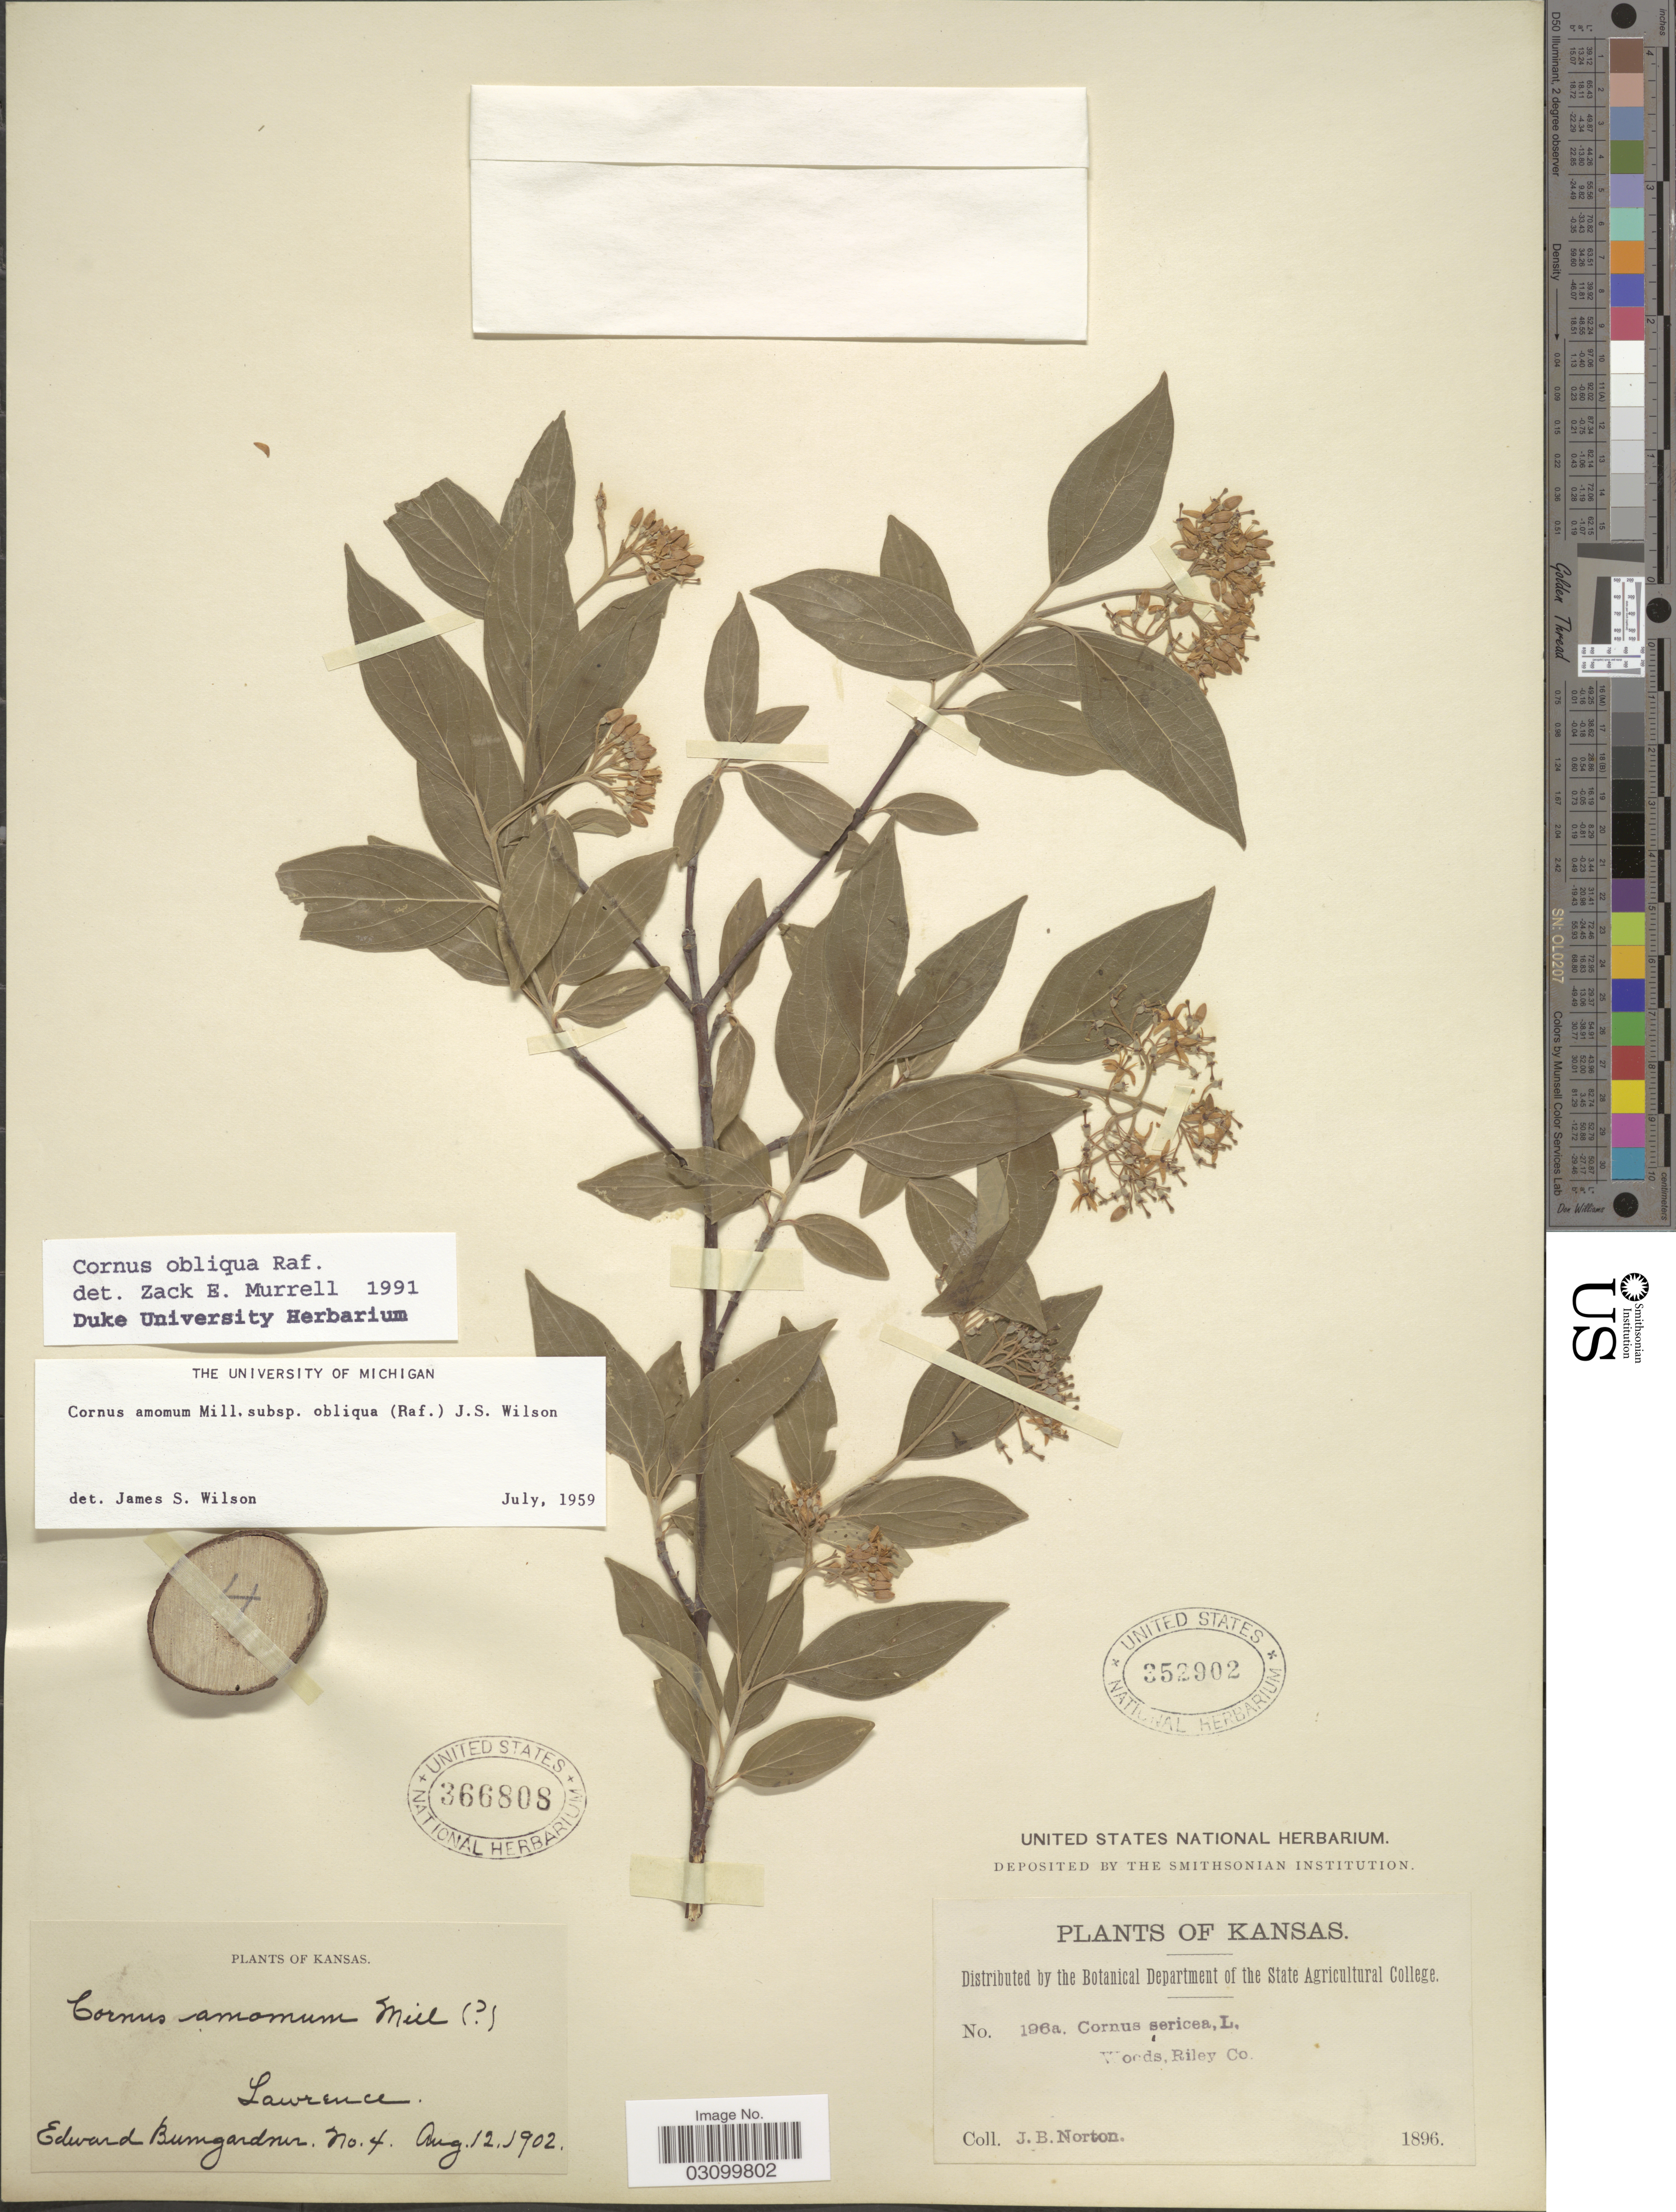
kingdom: Plantae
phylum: Tracheophyta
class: Magnoliopsida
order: Cornales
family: Cornaceae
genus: Cornus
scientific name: Cornus obliqua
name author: Raf.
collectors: E. Bumgardner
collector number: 4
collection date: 1902-08-12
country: United States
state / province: Kansas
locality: Lawrence.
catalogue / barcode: US 366808